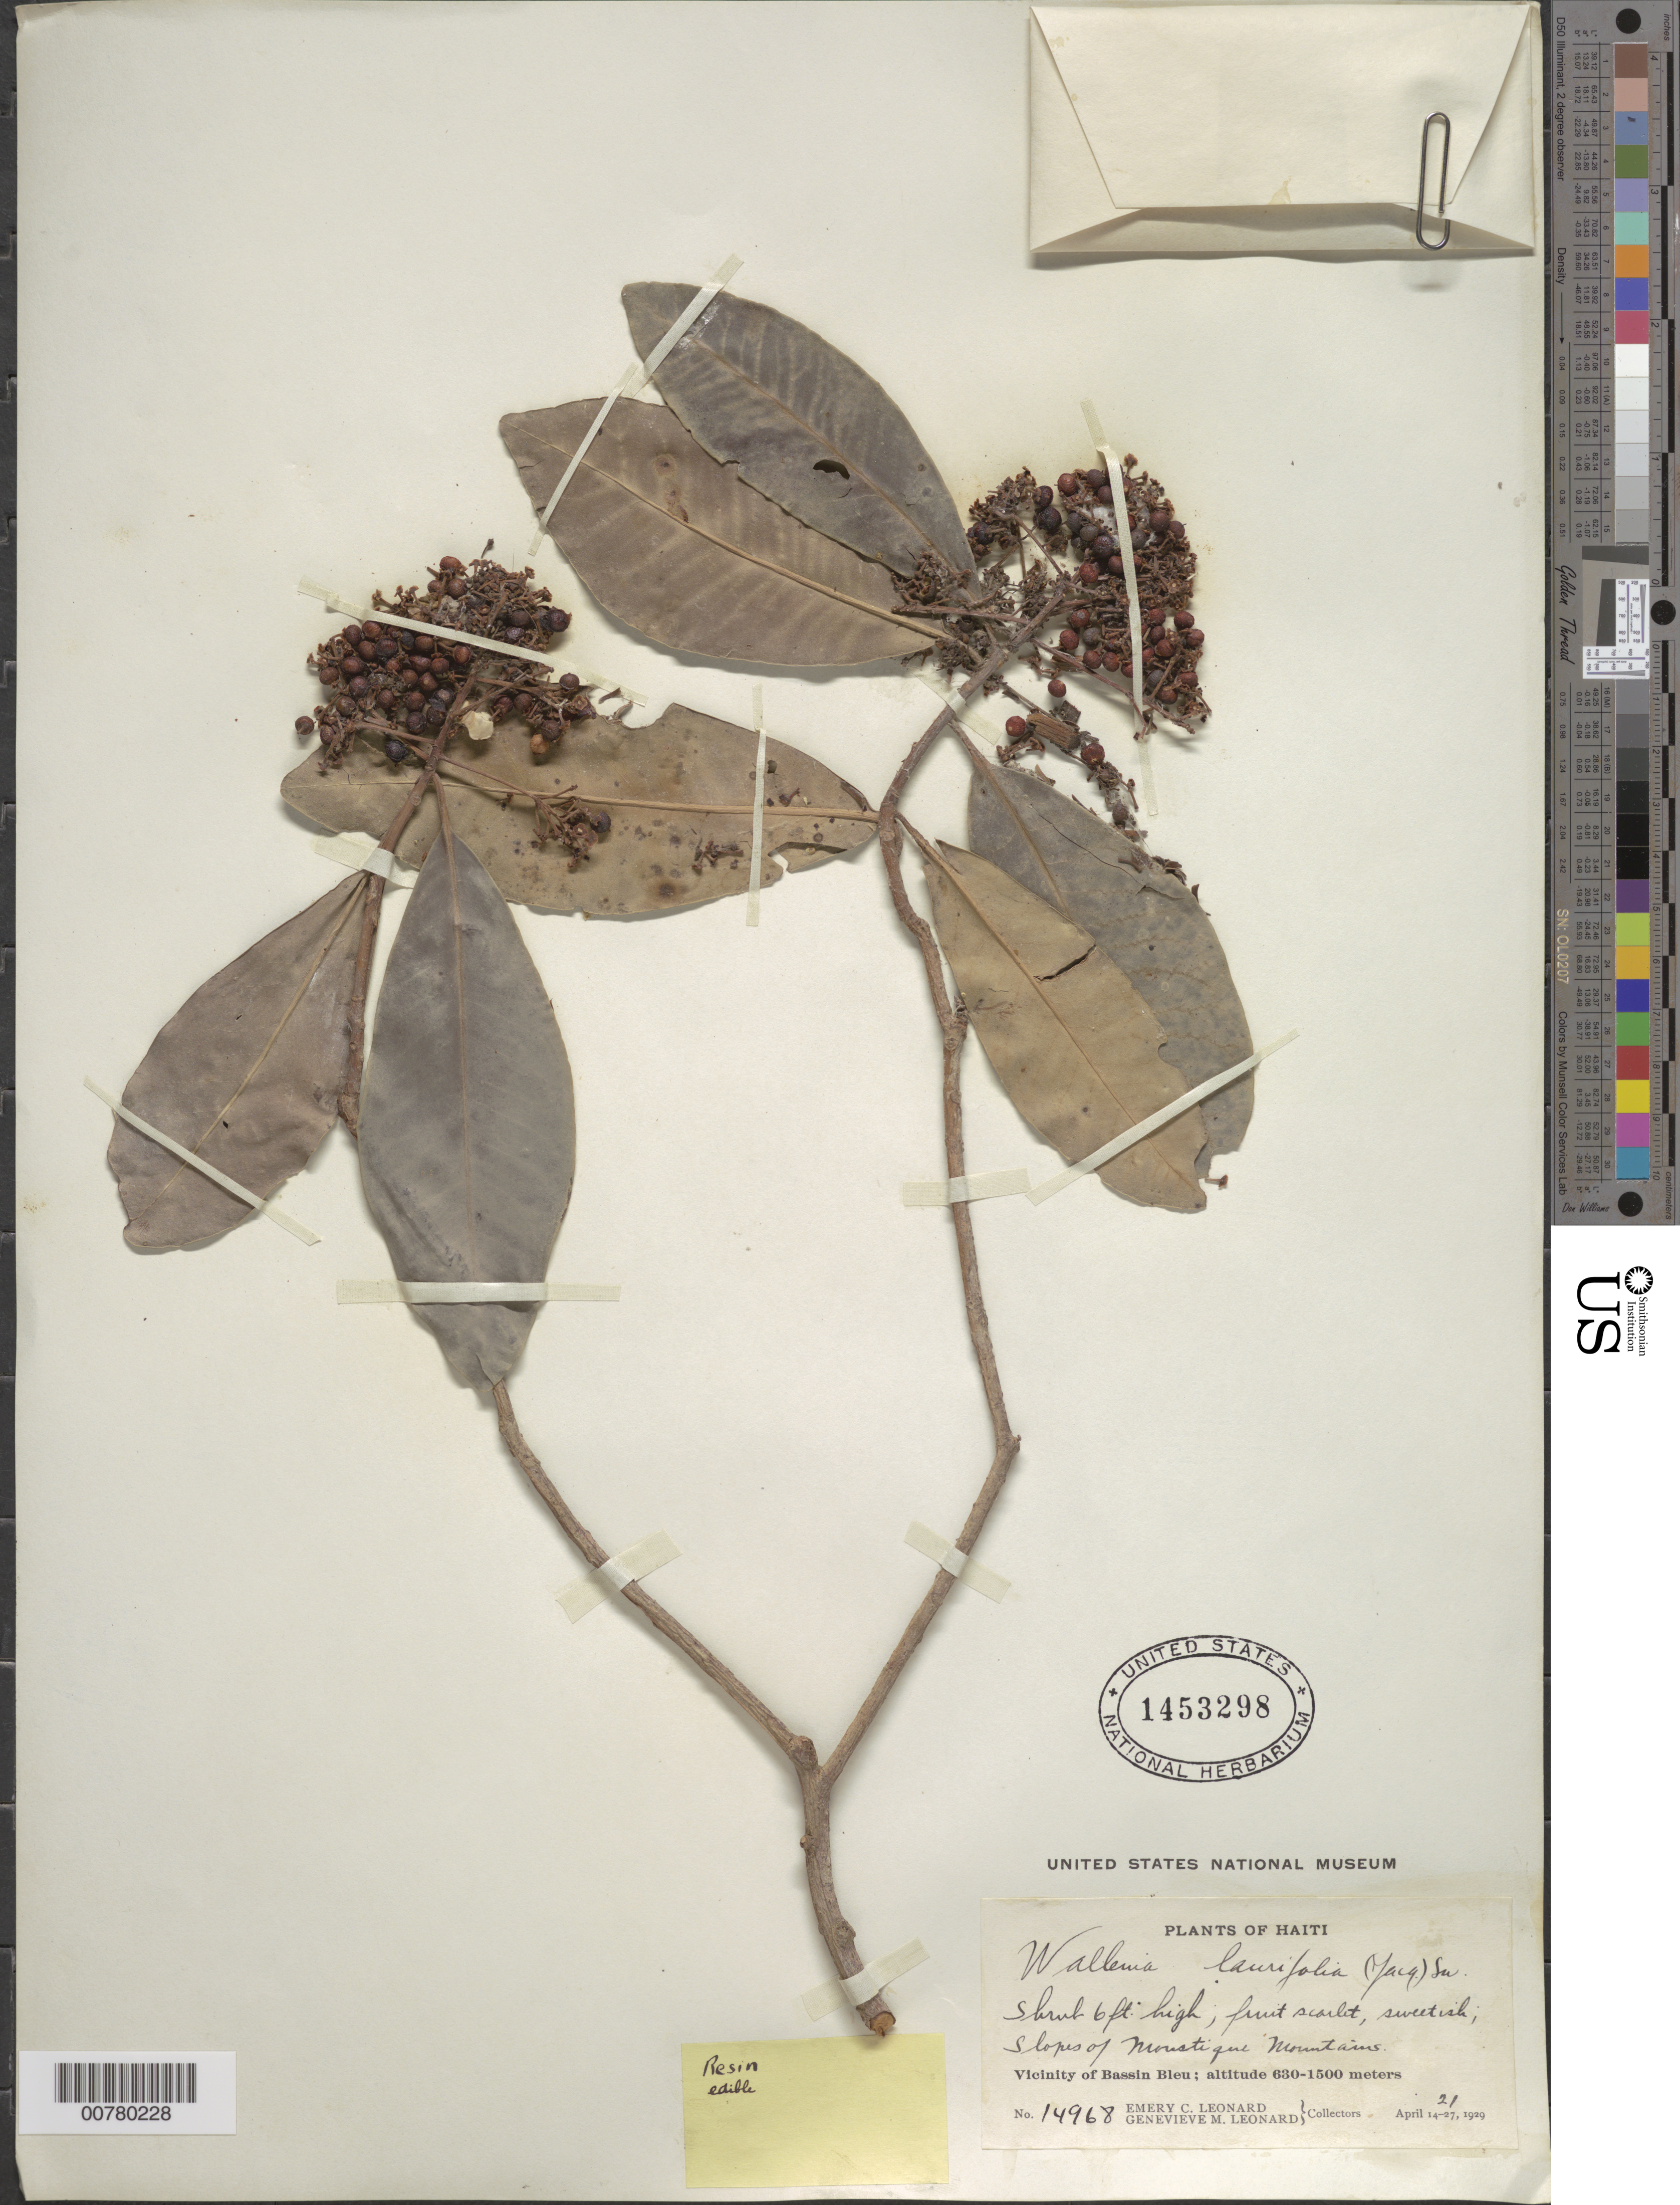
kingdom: Plantae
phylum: Tracheophyta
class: Magnoliopsida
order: Ericales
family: Primulaceae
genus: Wallenia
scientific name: Wallenia laurifolia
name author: Sw.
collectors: E. C. Leonard & G. M. Leonard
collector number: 14968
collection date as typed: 21 Apr 1929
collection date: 1929-04-21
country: Haiti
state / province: Nord-Ouest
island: Hispaniola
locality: Vicinity of Bassin Bleu, Moustique Mountains.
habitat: Slopes of mountains.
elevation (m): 630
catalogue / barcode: US 1453298